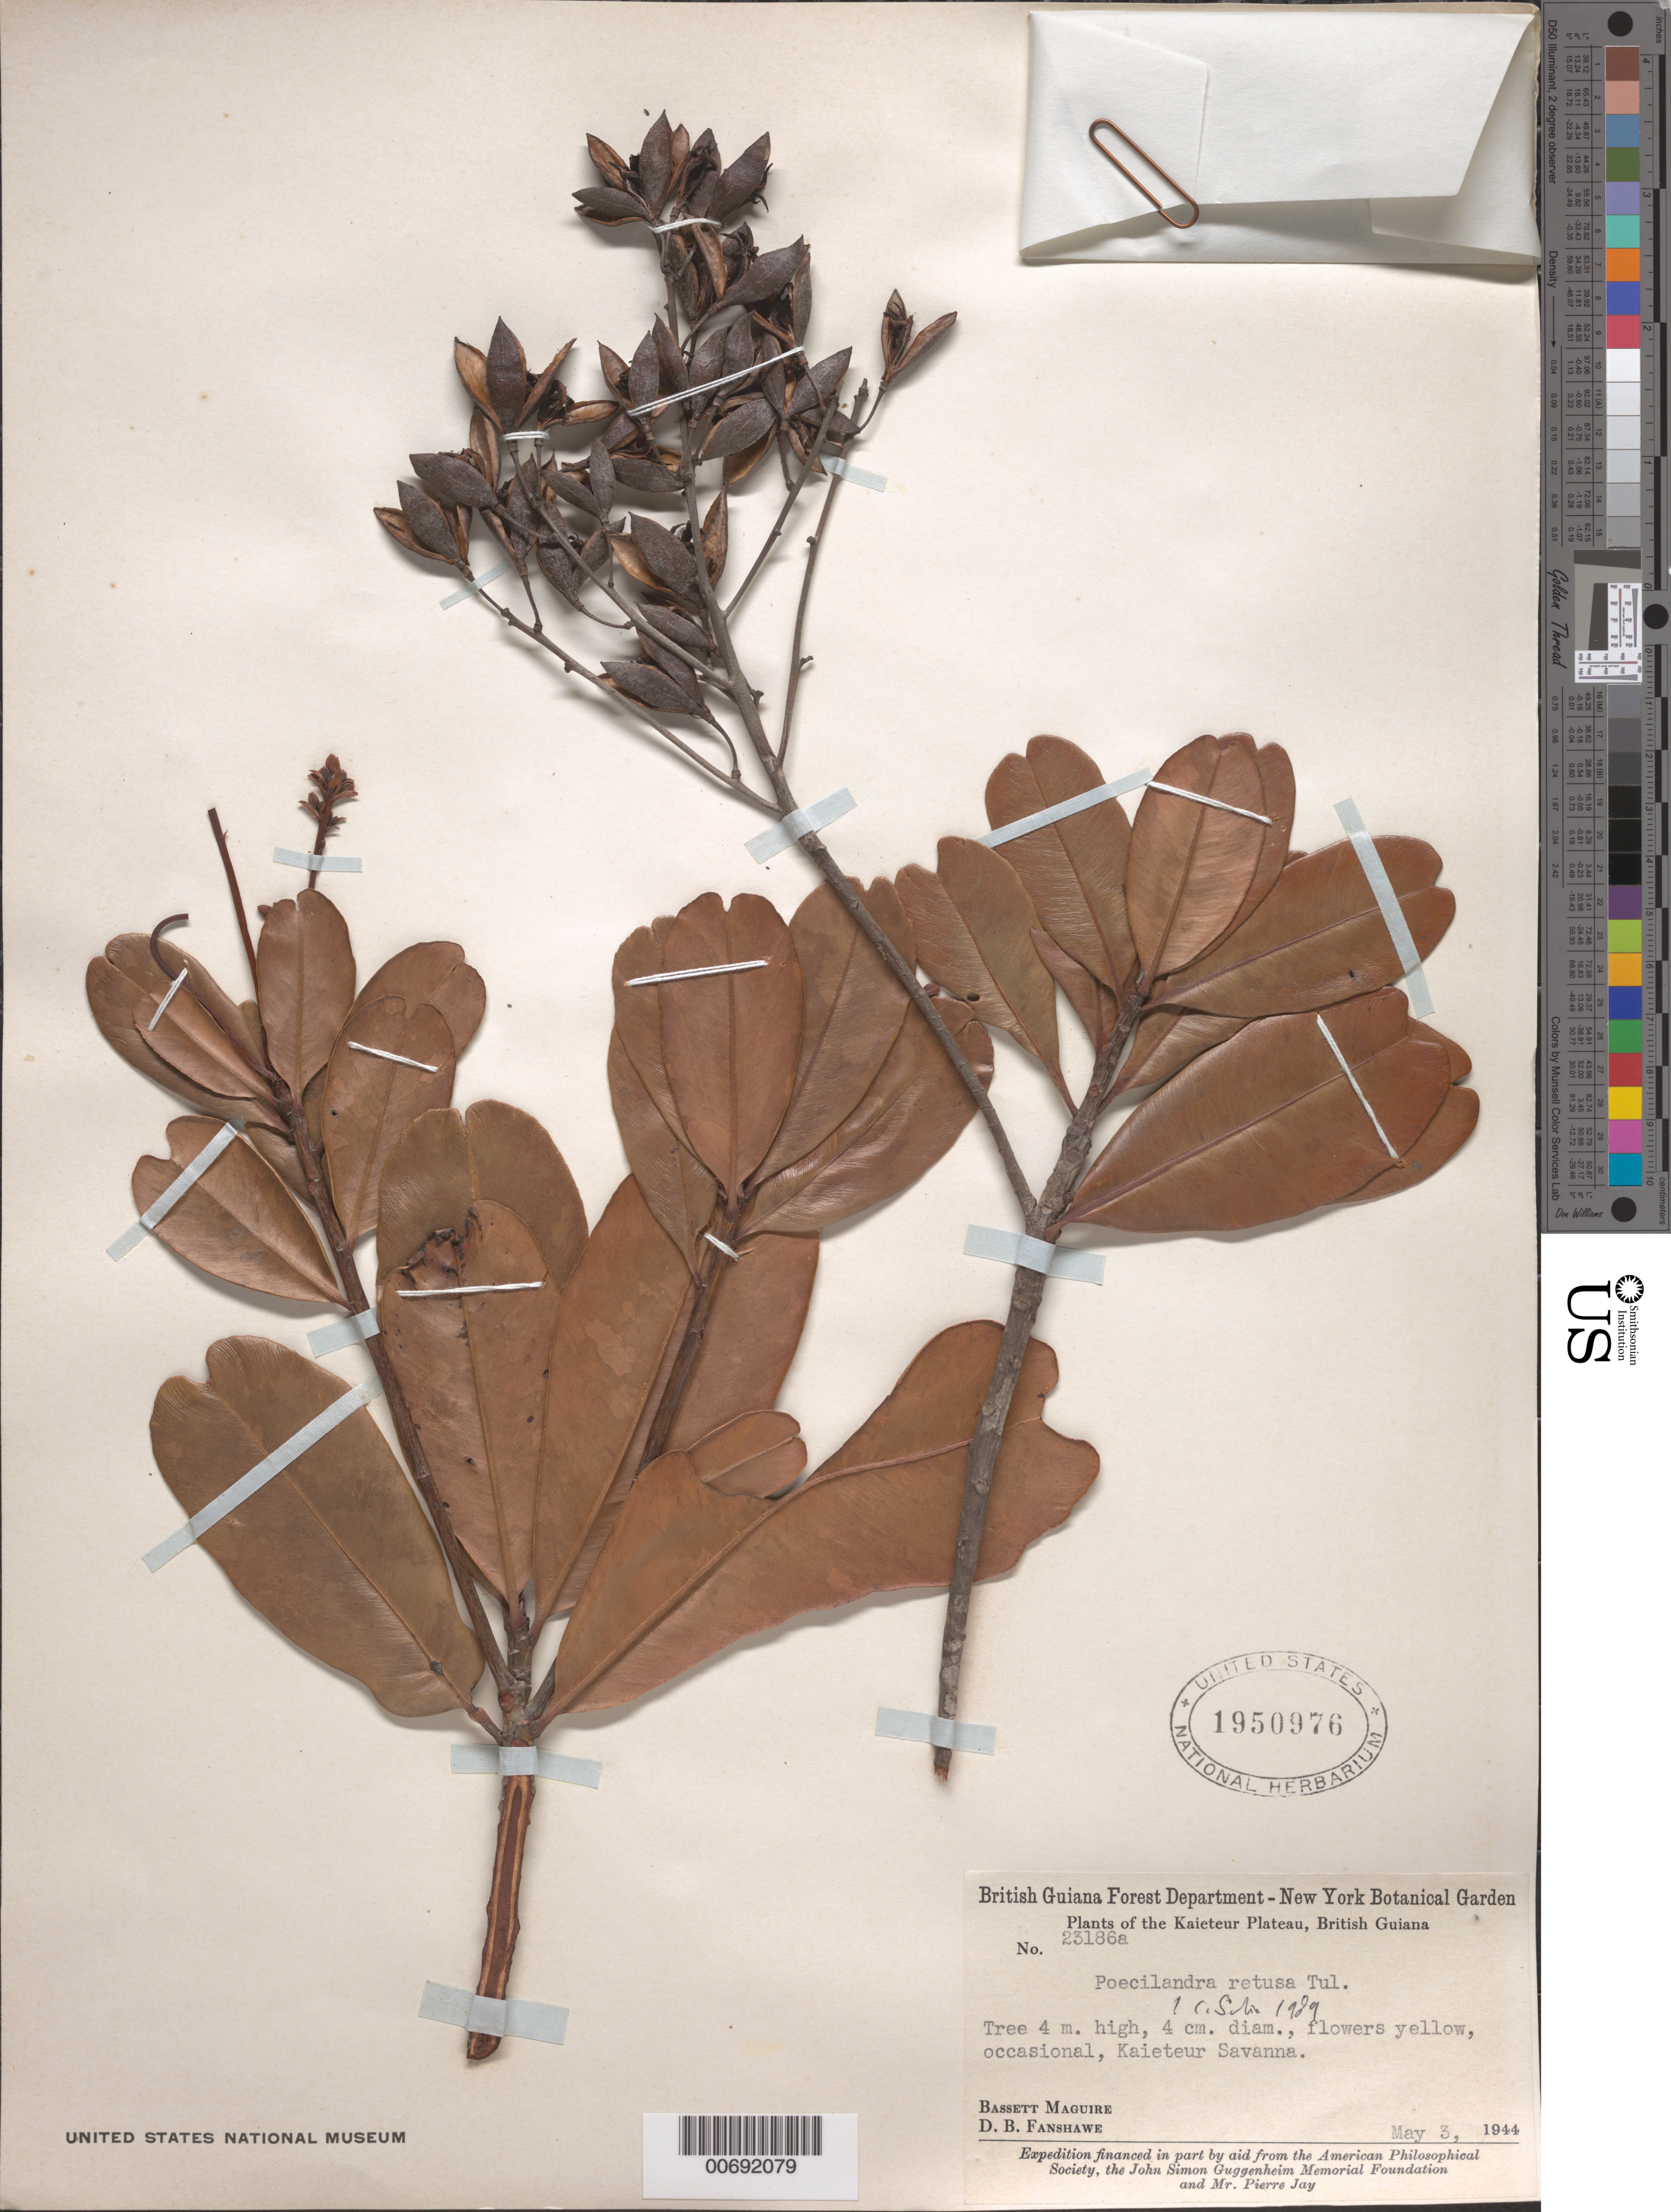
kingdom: Plantae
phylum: Tracheophyta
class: Magnoliopsida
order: Malpighiales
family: Ochnaceae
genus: Poecilandra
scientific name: Poecilandra retusa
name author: Tul.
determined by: Sastre, C. H. L.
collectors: B. Maguire & D. B. Fanshawe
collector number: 23186 a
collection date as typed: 3-May-44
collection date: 1944-05-03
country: Guyana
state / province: Potaro-Siparuni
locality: Kaieteur Plateau, Kaieteur Savannas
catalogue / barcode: US 1950976